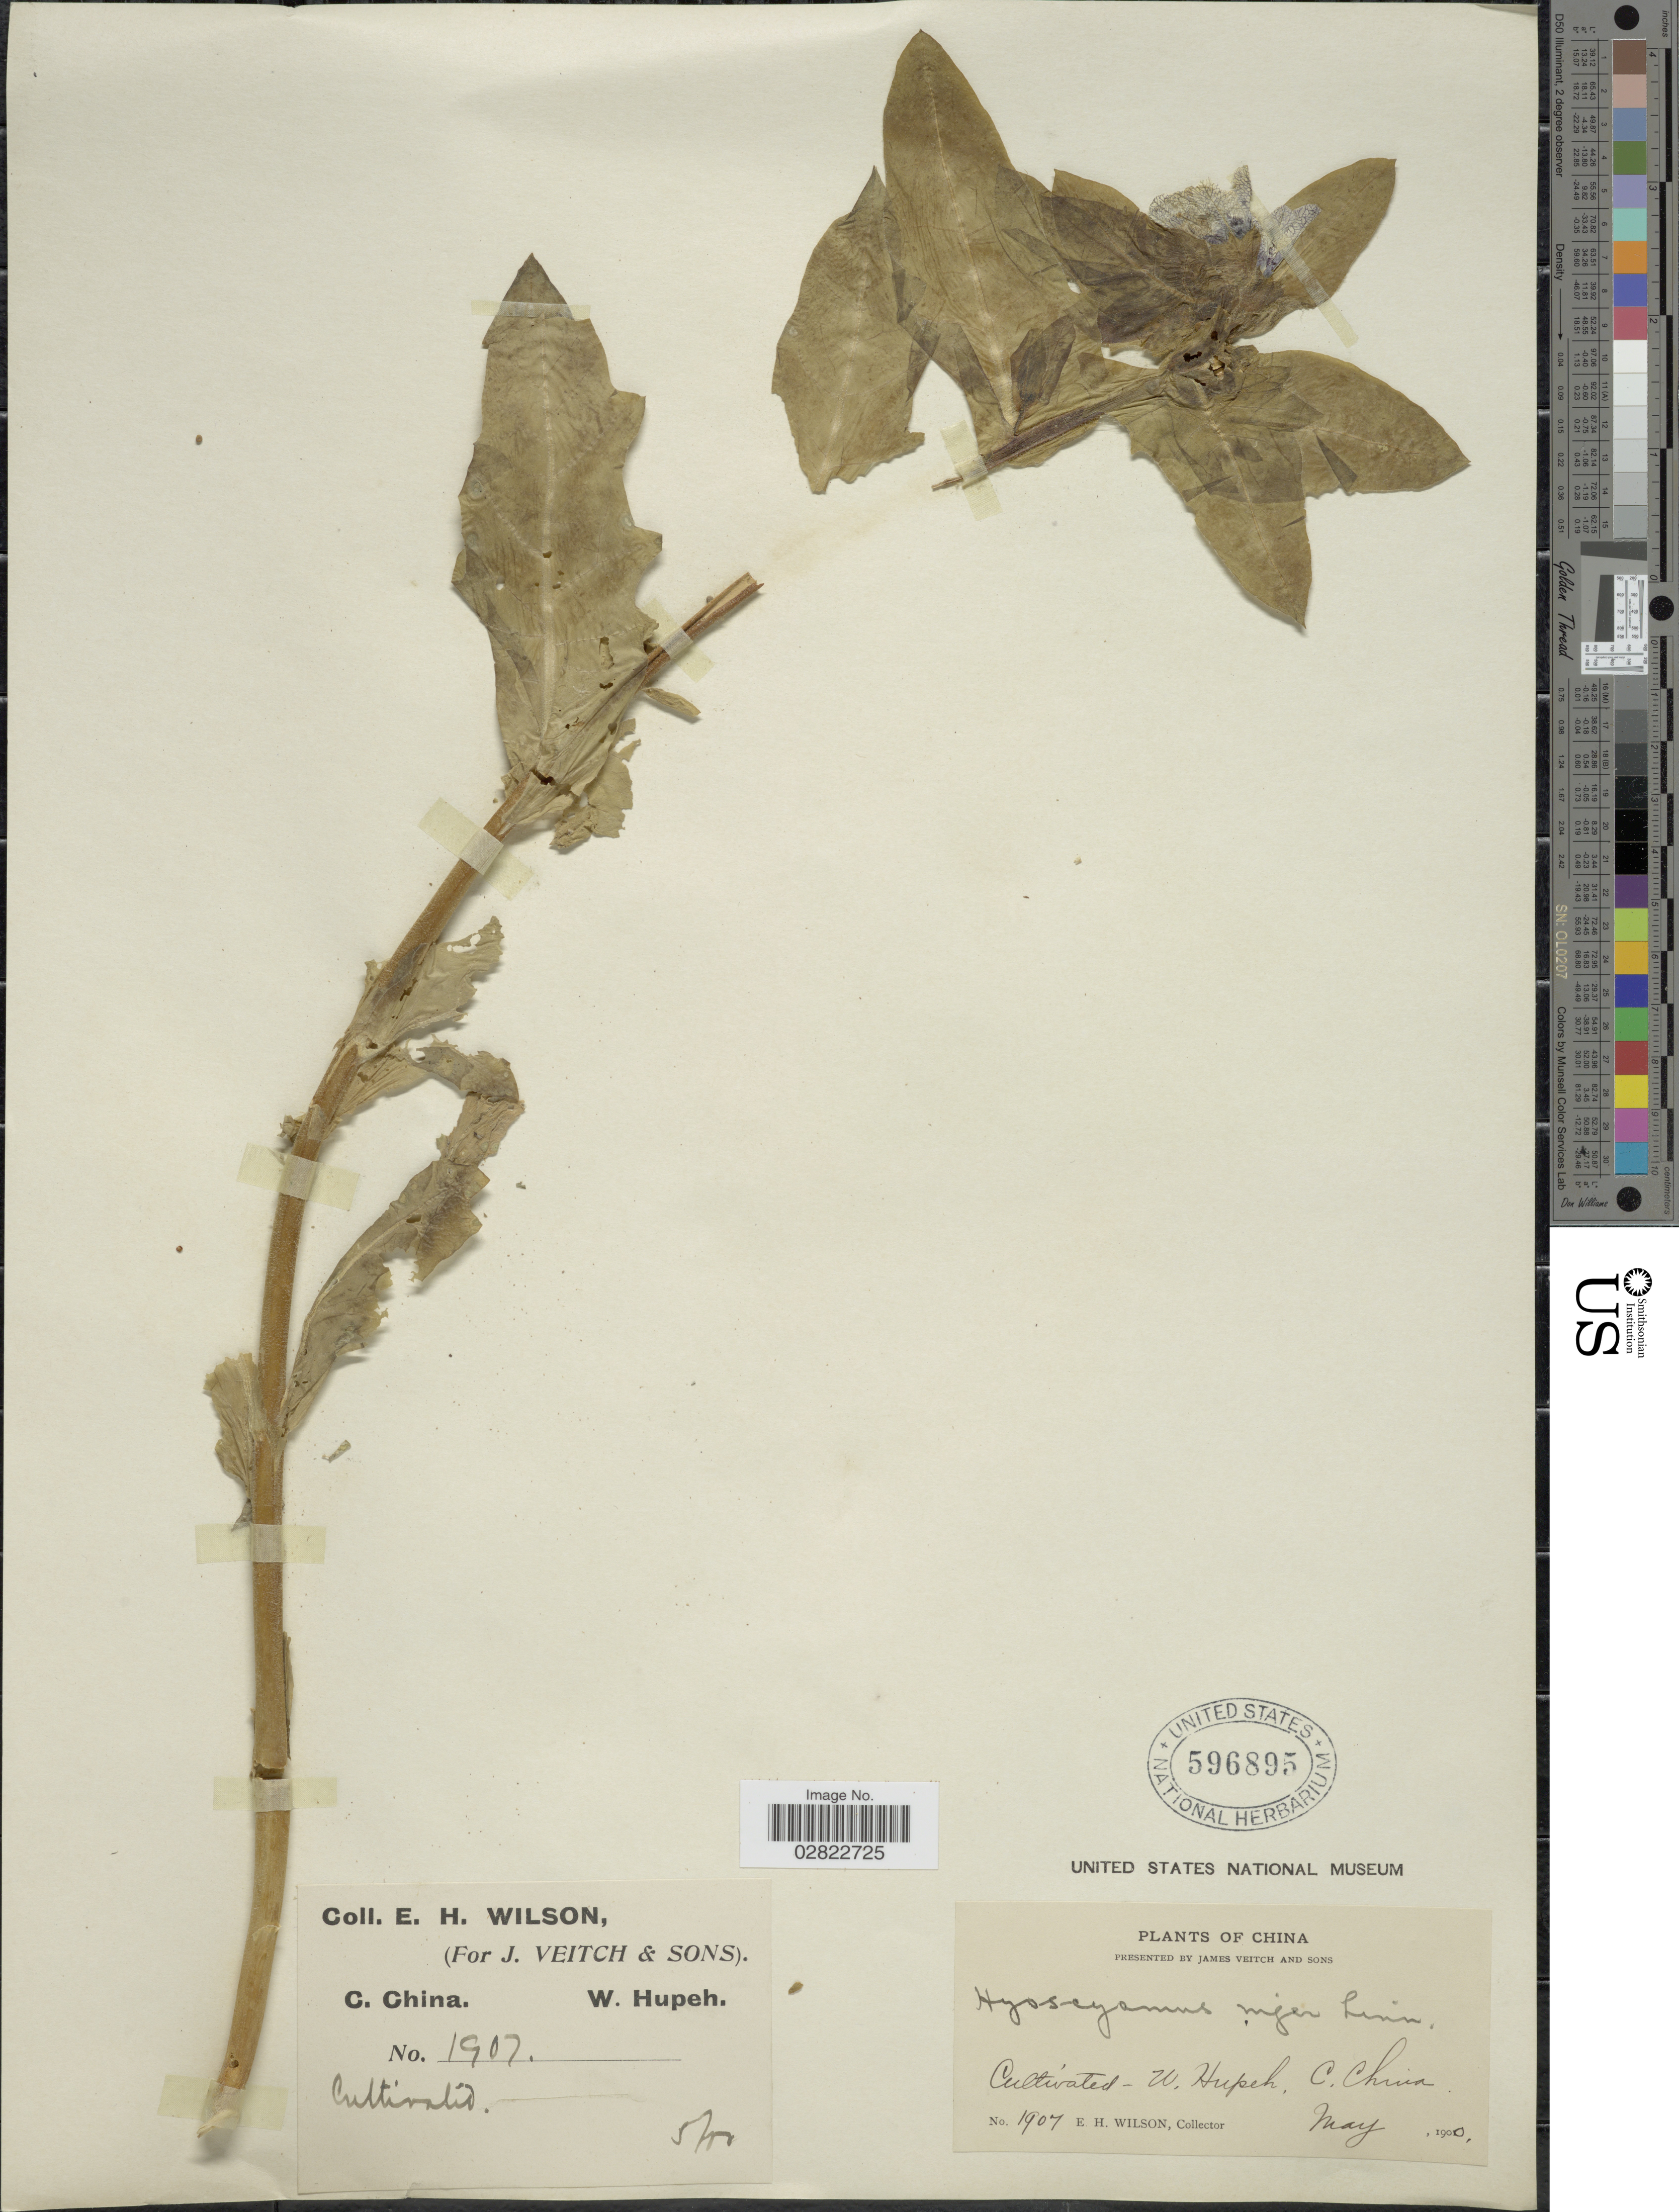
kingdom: Plantae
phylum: Tracheophyta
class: Magnoliopsida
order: Solanales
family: Solanaceae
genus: Hyoscyamus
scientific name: Hyoscyamus niger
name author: L.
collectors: E. Wilson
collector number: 1907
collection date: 1900-05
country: China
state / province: Hubei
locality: C. China, W. Hupeh.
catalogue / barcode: US 596895